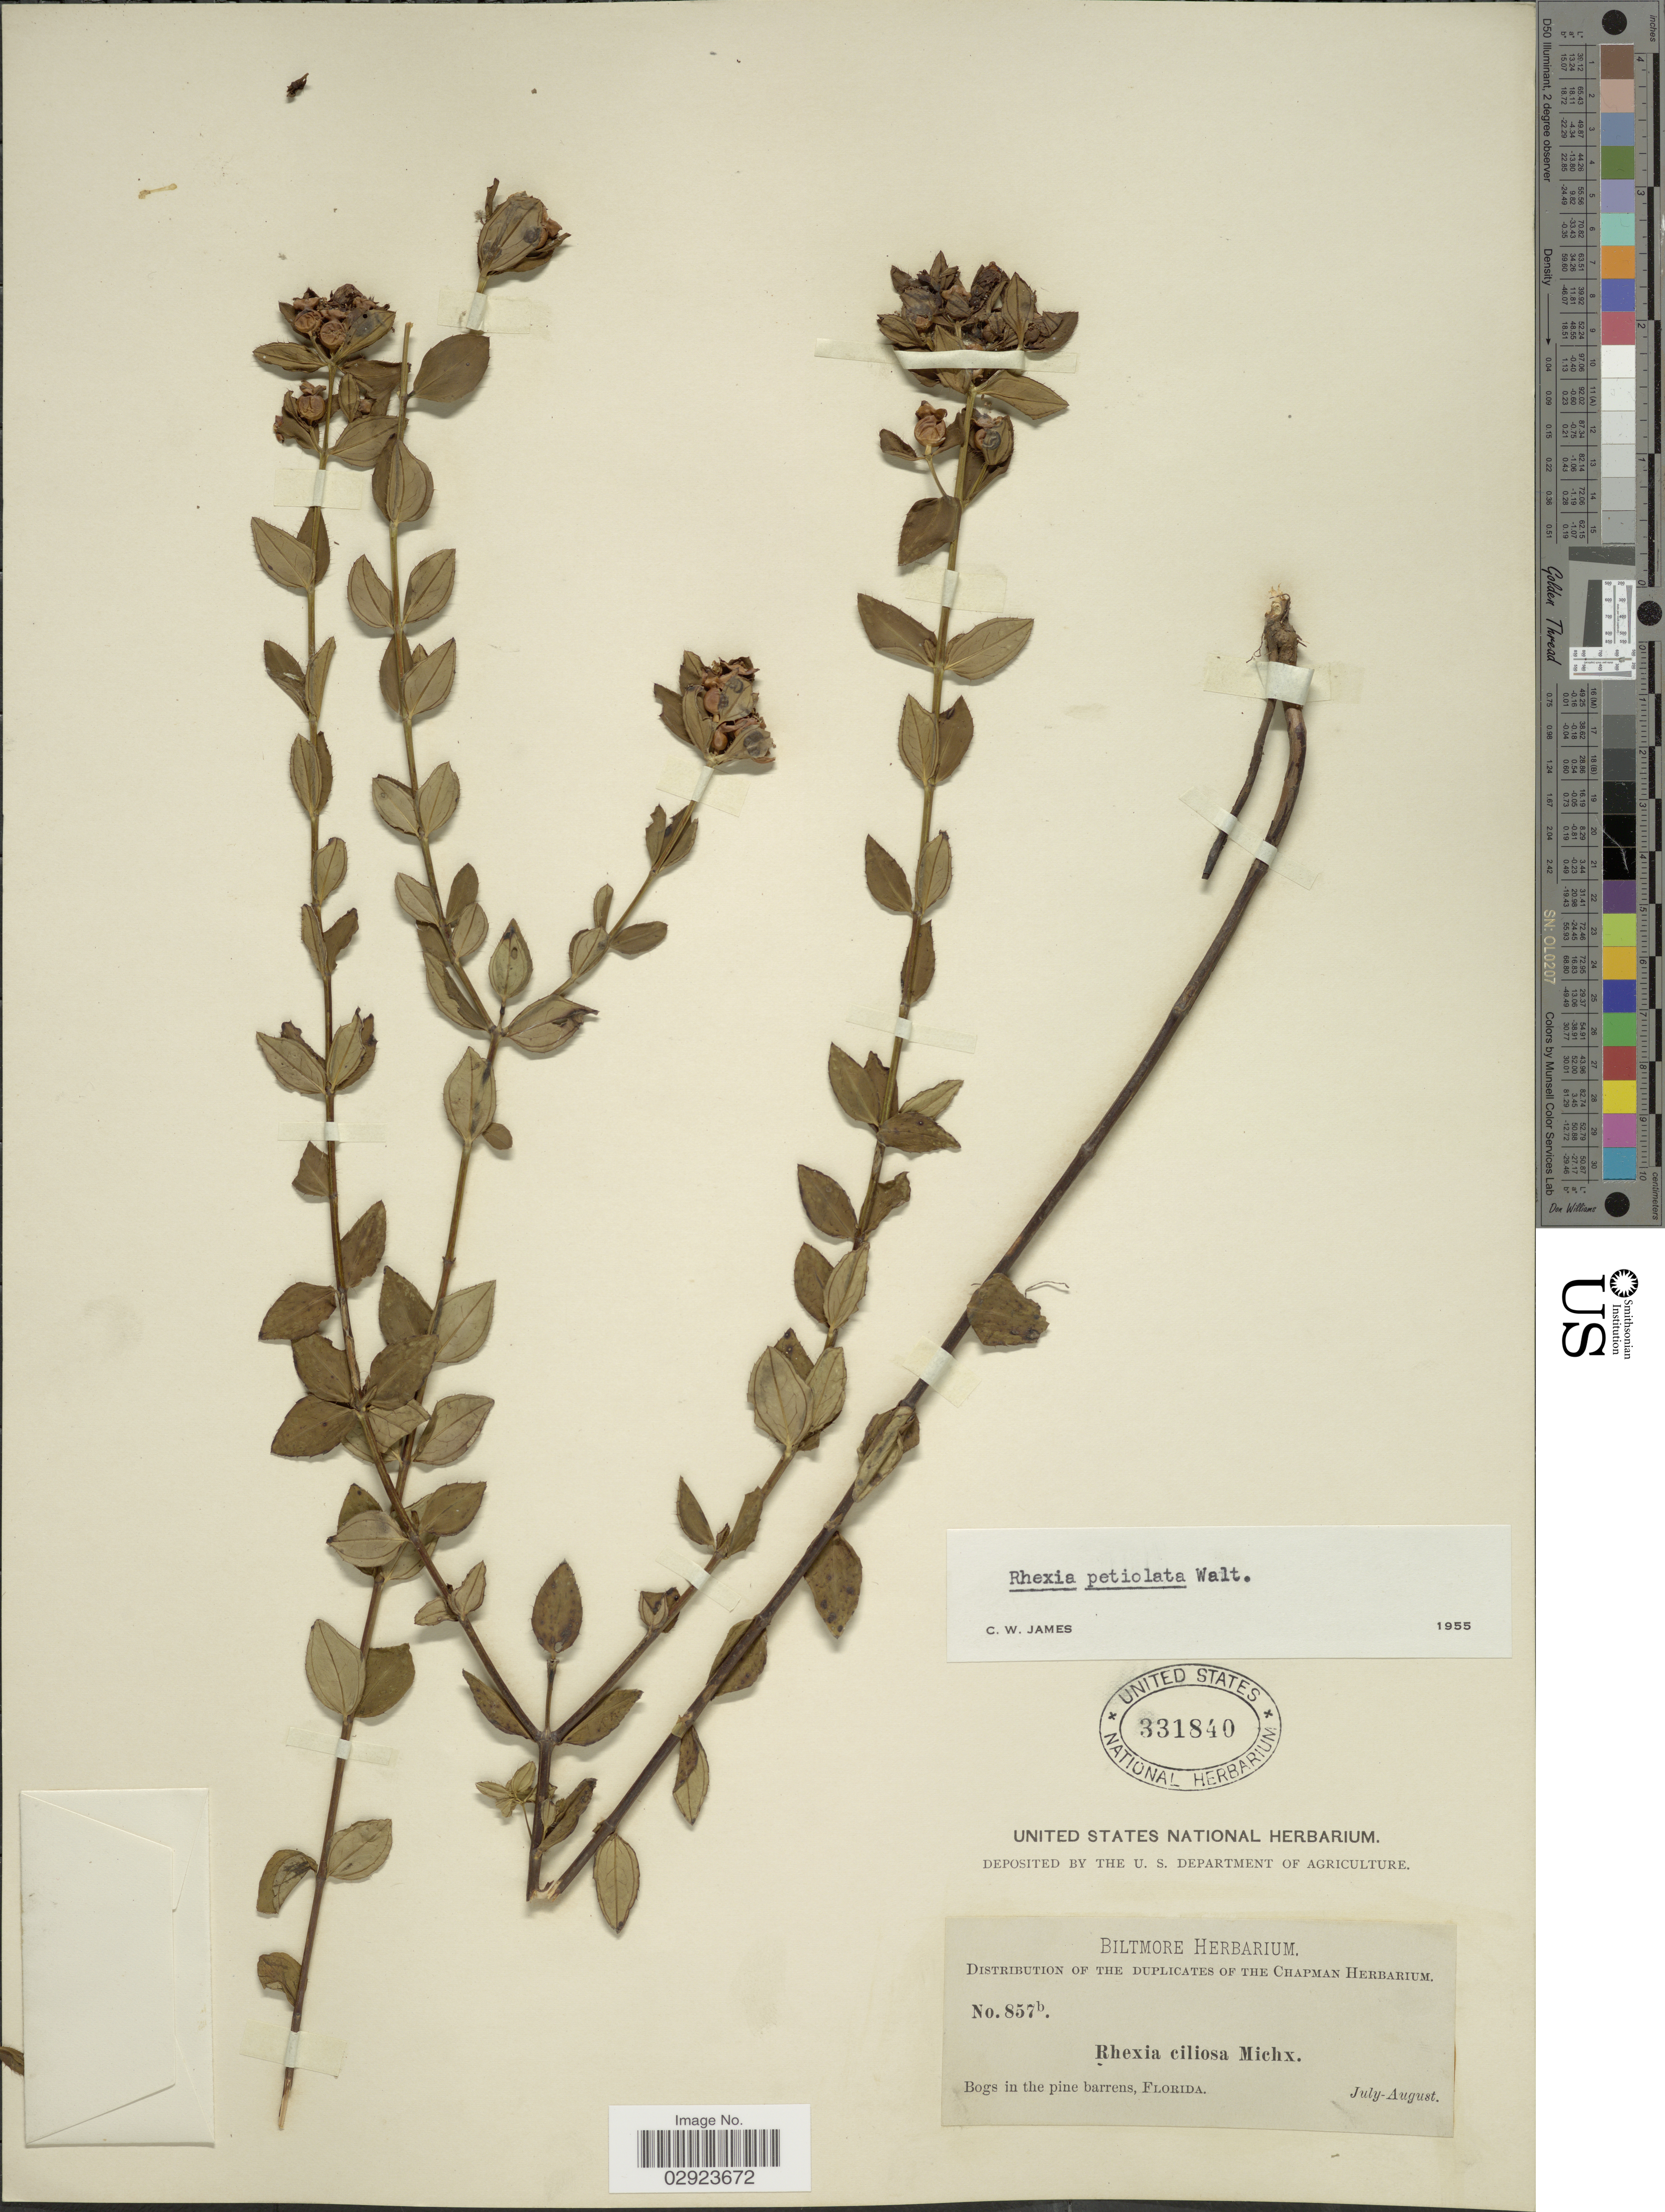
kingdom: Plantae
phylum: Tracheophyta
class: Magnoliopsida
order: Myrtales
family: Melastomataceae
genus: Rhexia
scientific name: Rhexia petiolata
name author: Walter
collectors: ex herb. Biltmore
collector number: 857b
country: United States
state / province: Florida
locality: Bogs in the pine barrens.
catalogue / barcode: US 331840